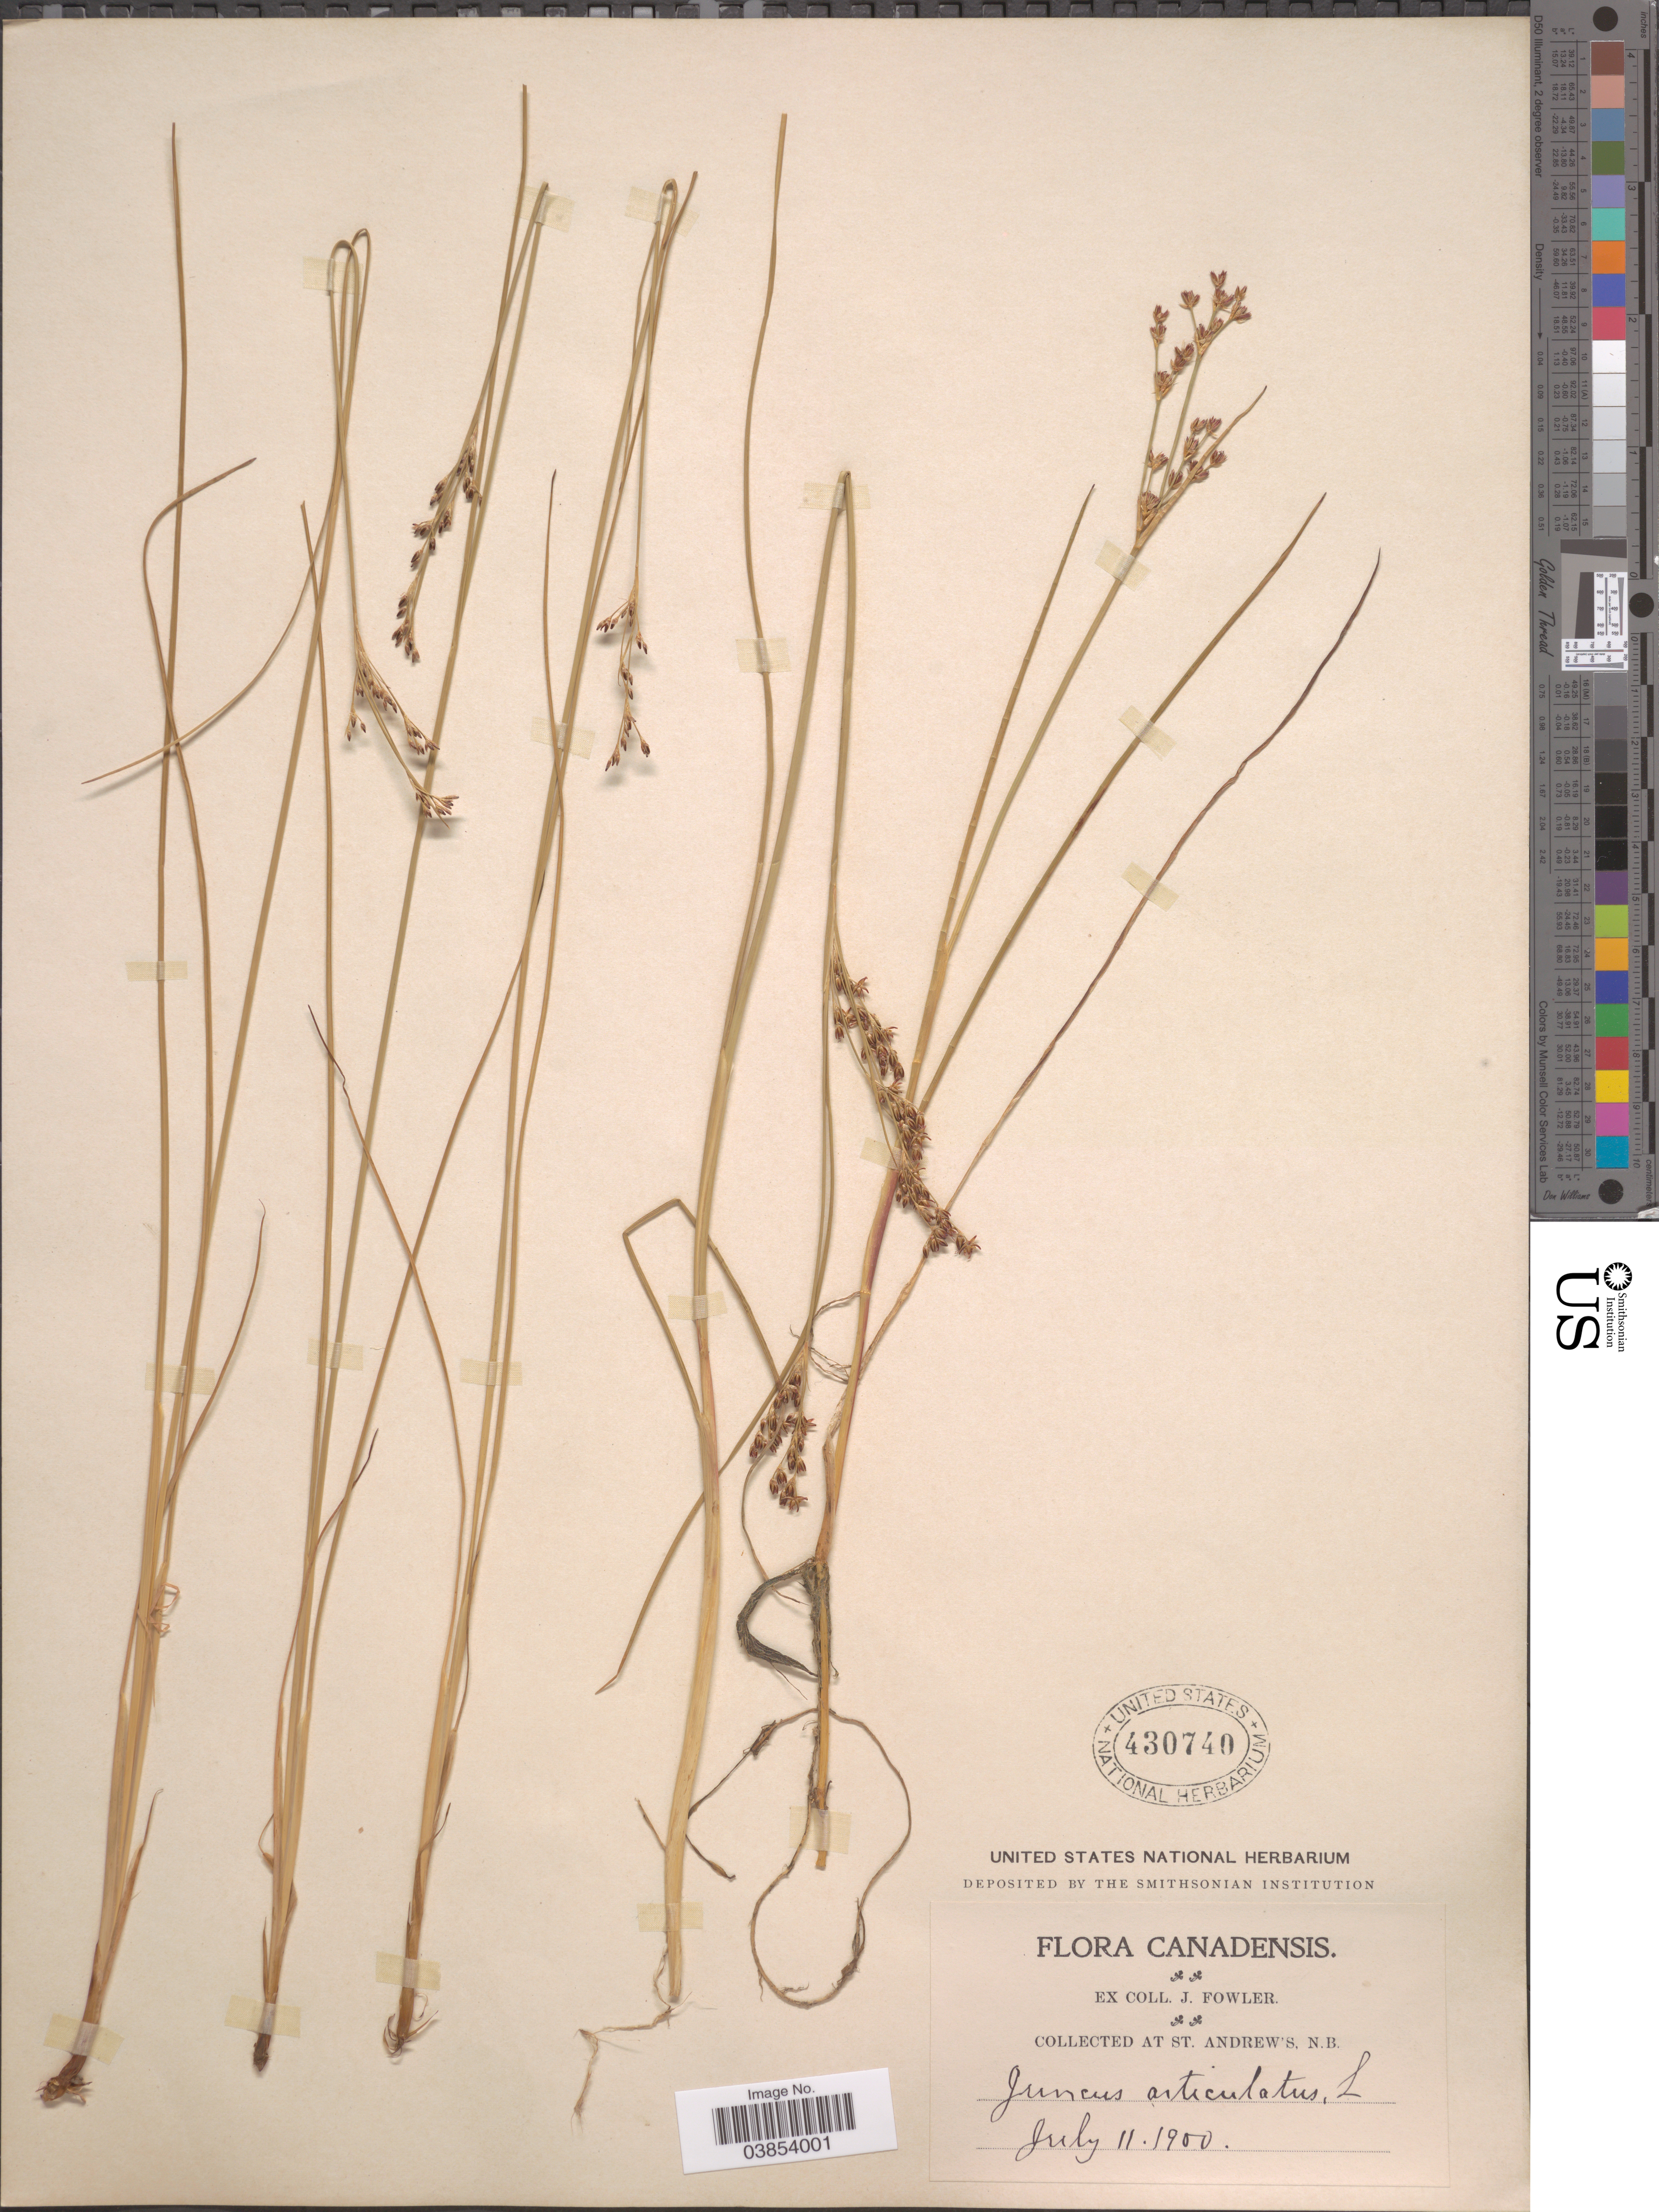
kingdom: Plantae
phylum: Tracheophyta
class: Liliopsida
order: Poales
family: Juncaceae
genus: Juncus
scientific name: Juncus gerardi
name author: Loisel.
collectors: J. Fowler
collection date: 1900-07-11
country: Canada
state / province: New Brunswick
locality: At St. Andrews.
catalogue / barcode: US 430740